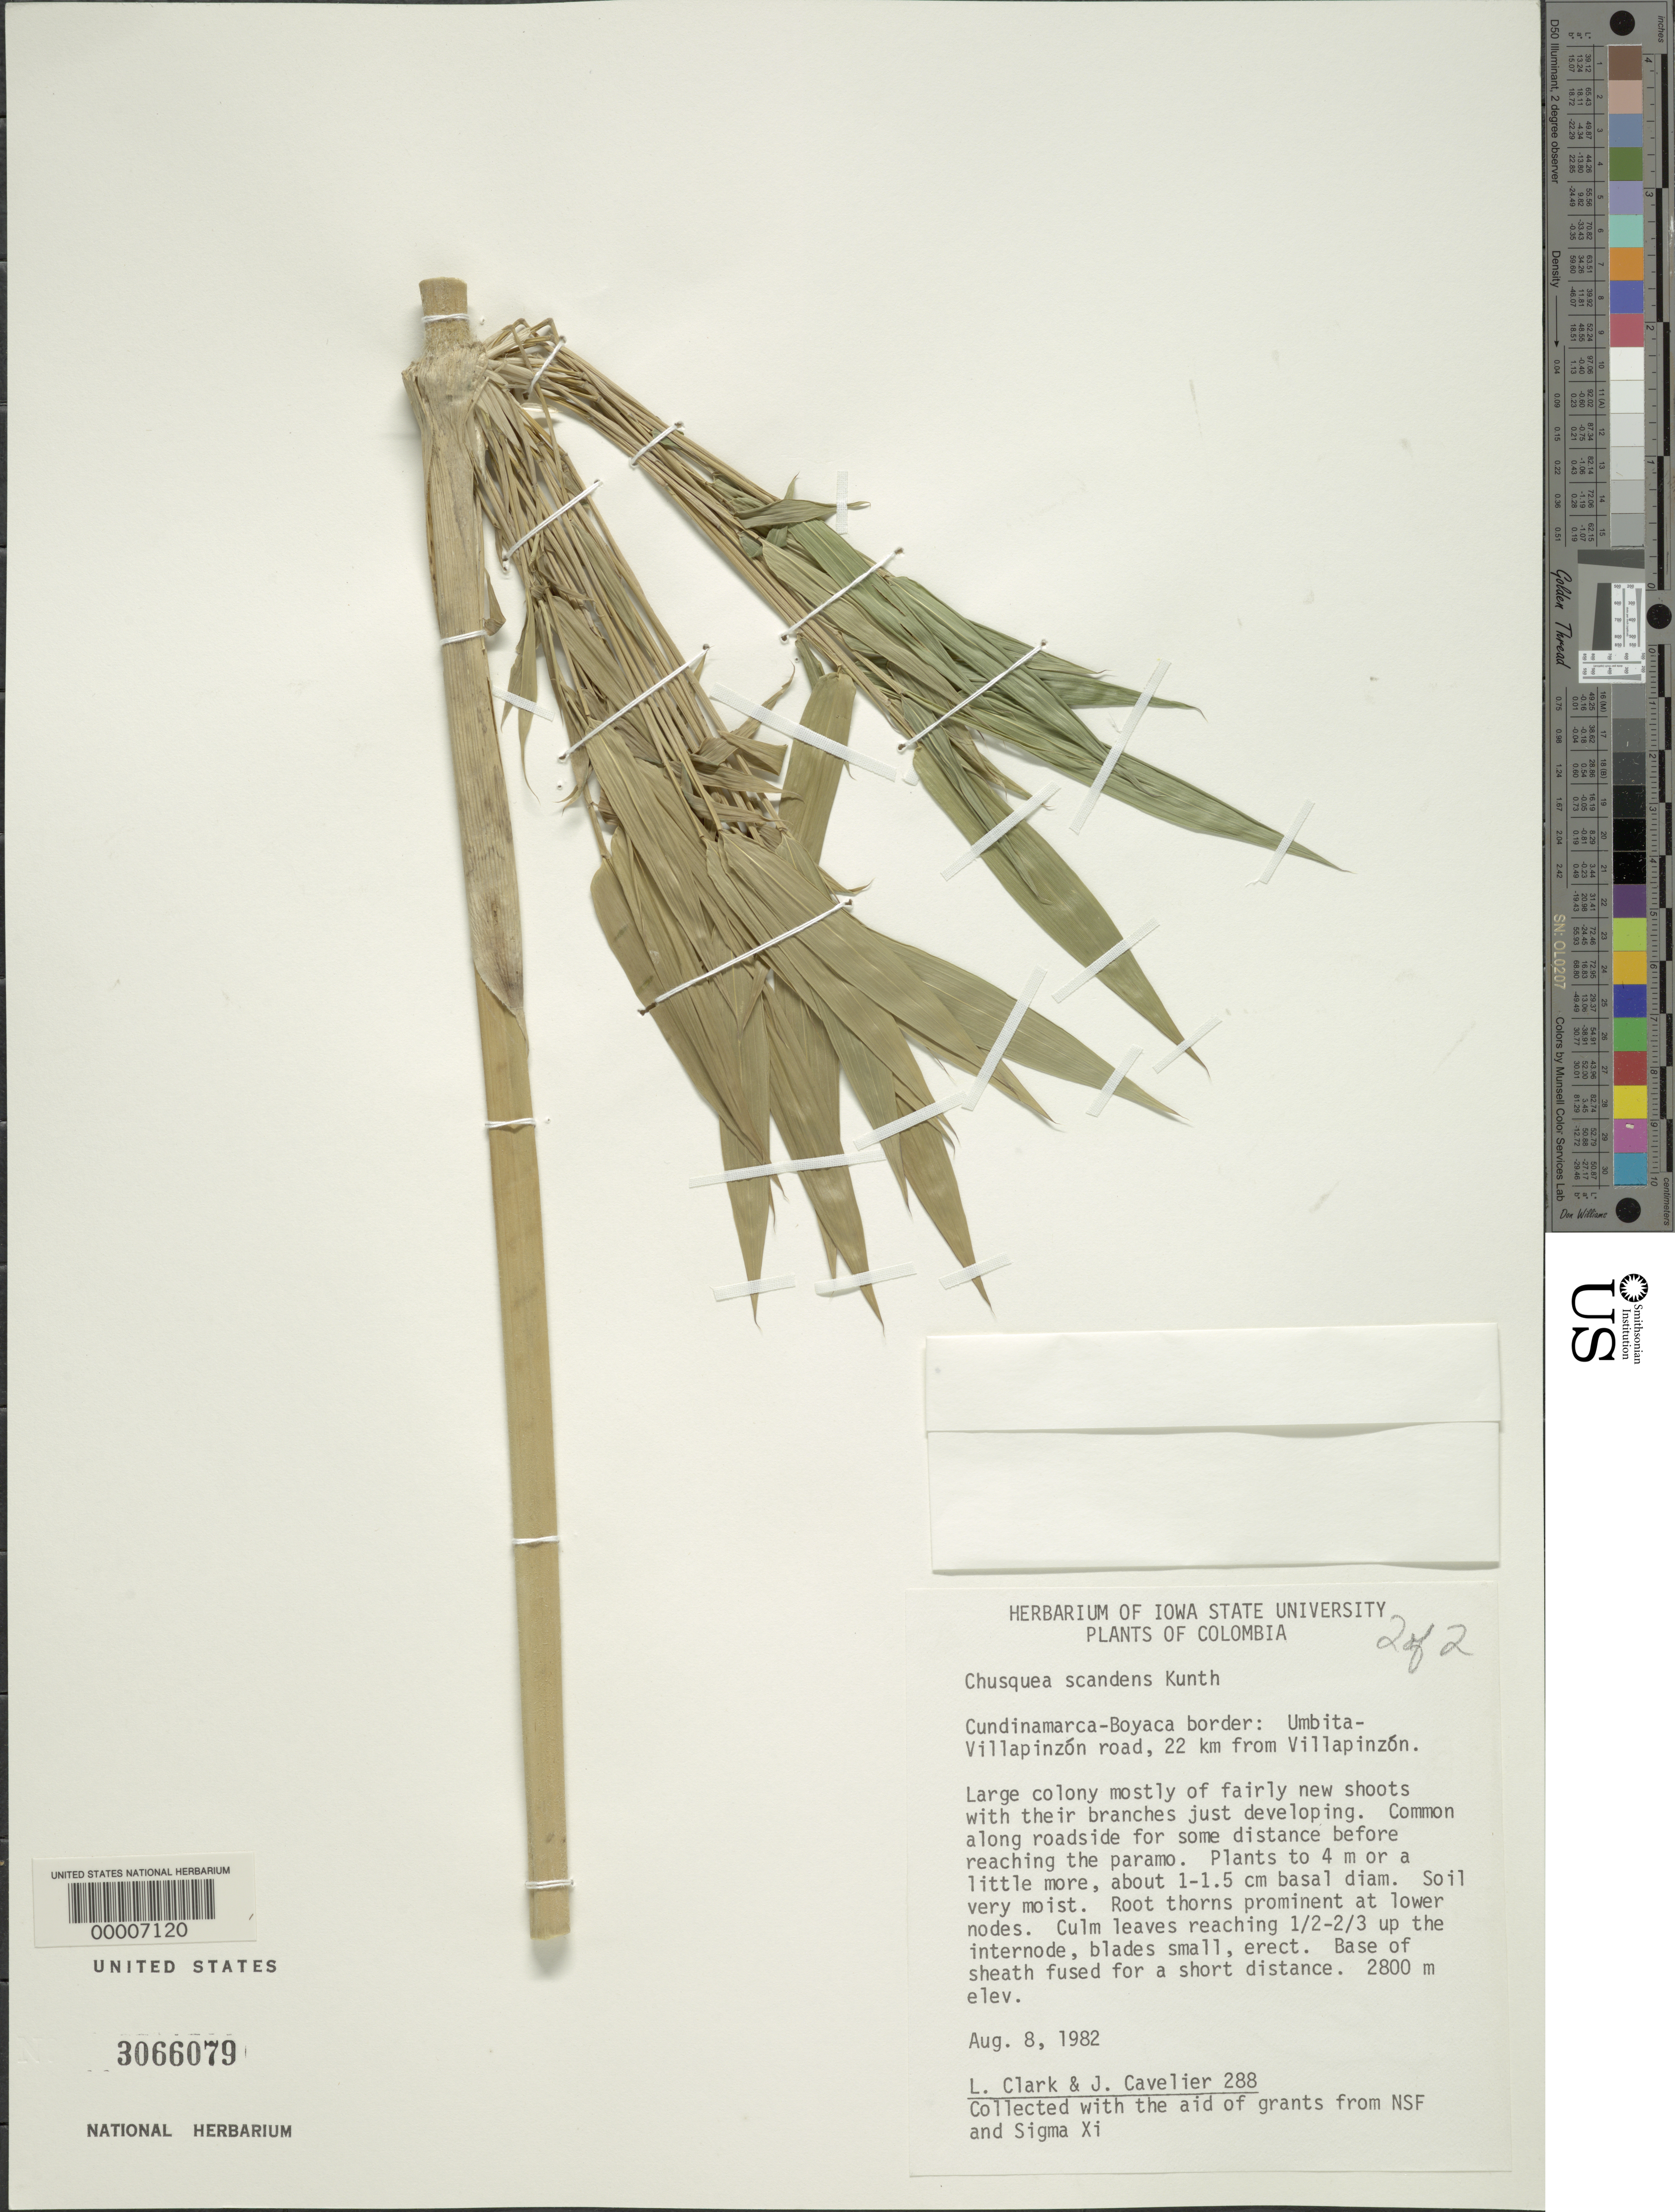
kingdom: Plantae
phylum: Tracheophyta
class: Liliopsida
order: Poales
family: Poaceae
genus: Chusquea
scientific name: Chusquea scandens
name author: Kunth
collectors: L. G. Clark & J. Cavelier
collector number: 288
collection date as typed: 08 Aug 1982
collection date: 1982-08-08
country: Colombia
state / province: Boyacá / Cundinamarca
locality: Umbita-Villapinzon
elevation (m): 2800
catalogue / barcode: US 3066079